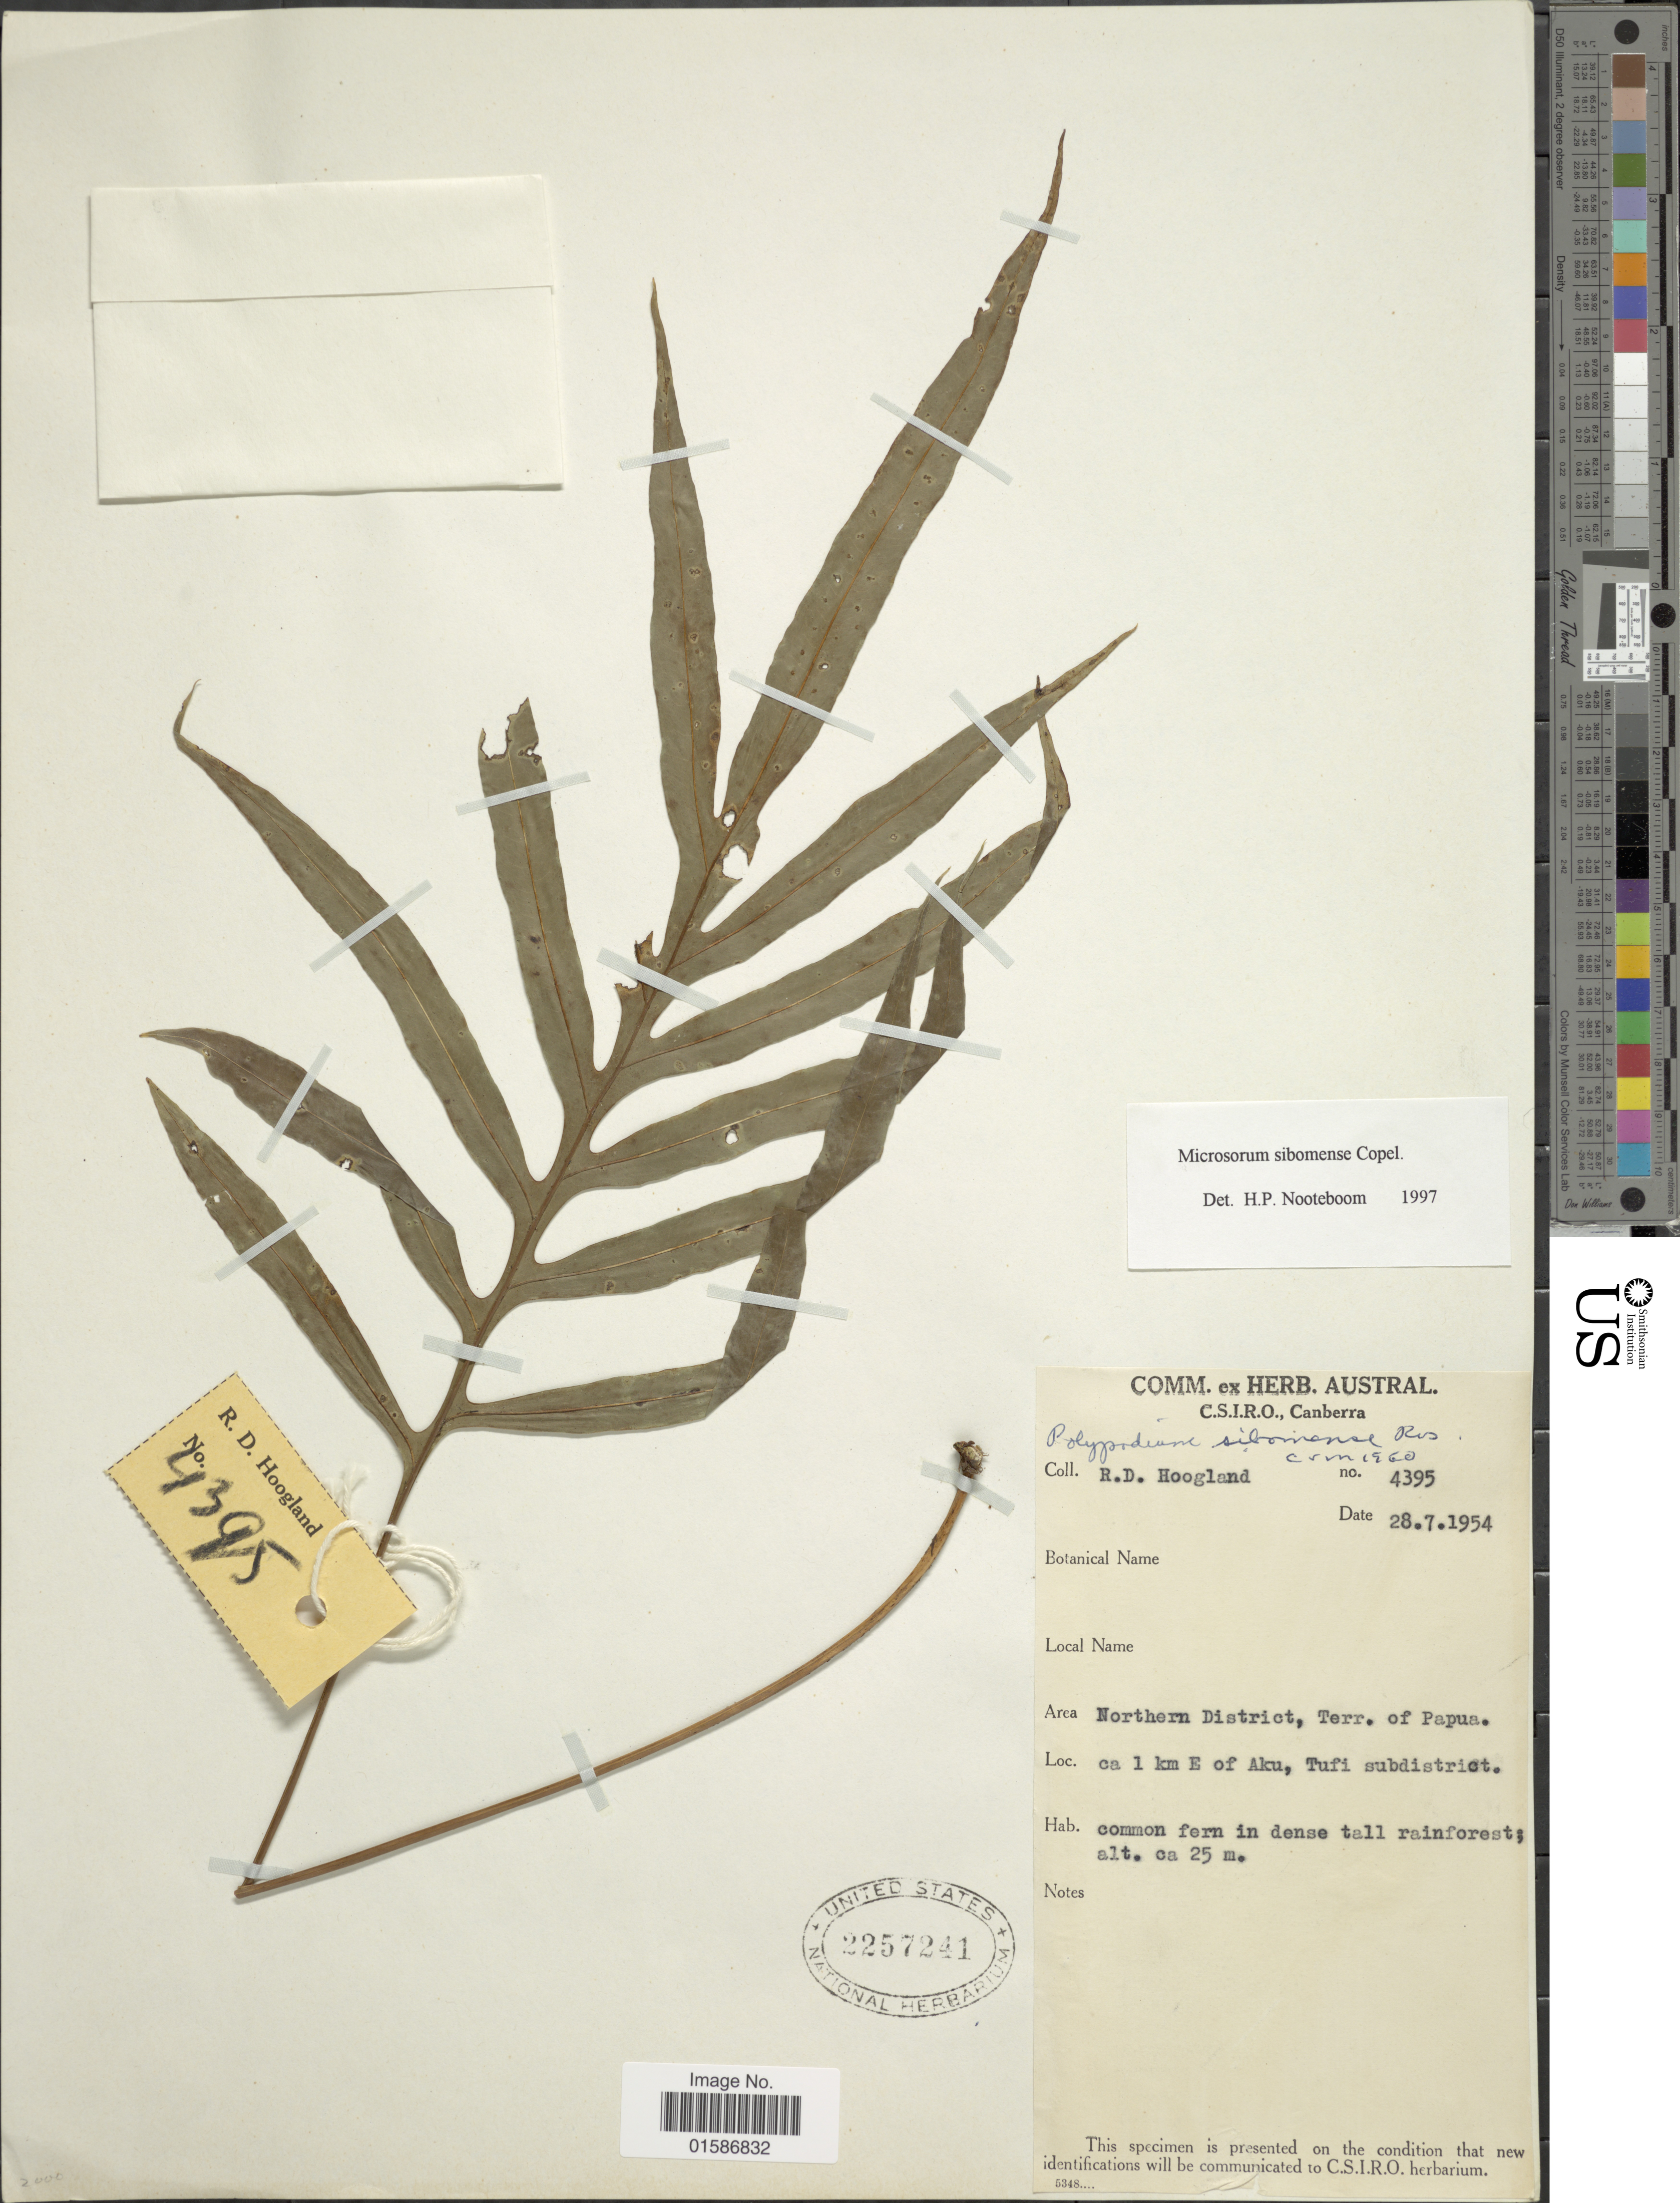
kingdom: Plantae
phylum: Tracheophyta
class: Polypodiopsida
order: Polypodiales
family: Polypodiaceae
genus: Microsorum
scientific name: Microsorum sibomense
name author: (Rosenst.) Copel.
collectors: R. D. Hoogland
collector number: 4395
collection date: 1954-07-28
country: Papua New Guinea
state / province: Northern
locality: Northern District, terr of Papua, ca 1 km E of Aku, Tufi sudistrict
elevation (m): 25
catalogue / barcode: US 2257241